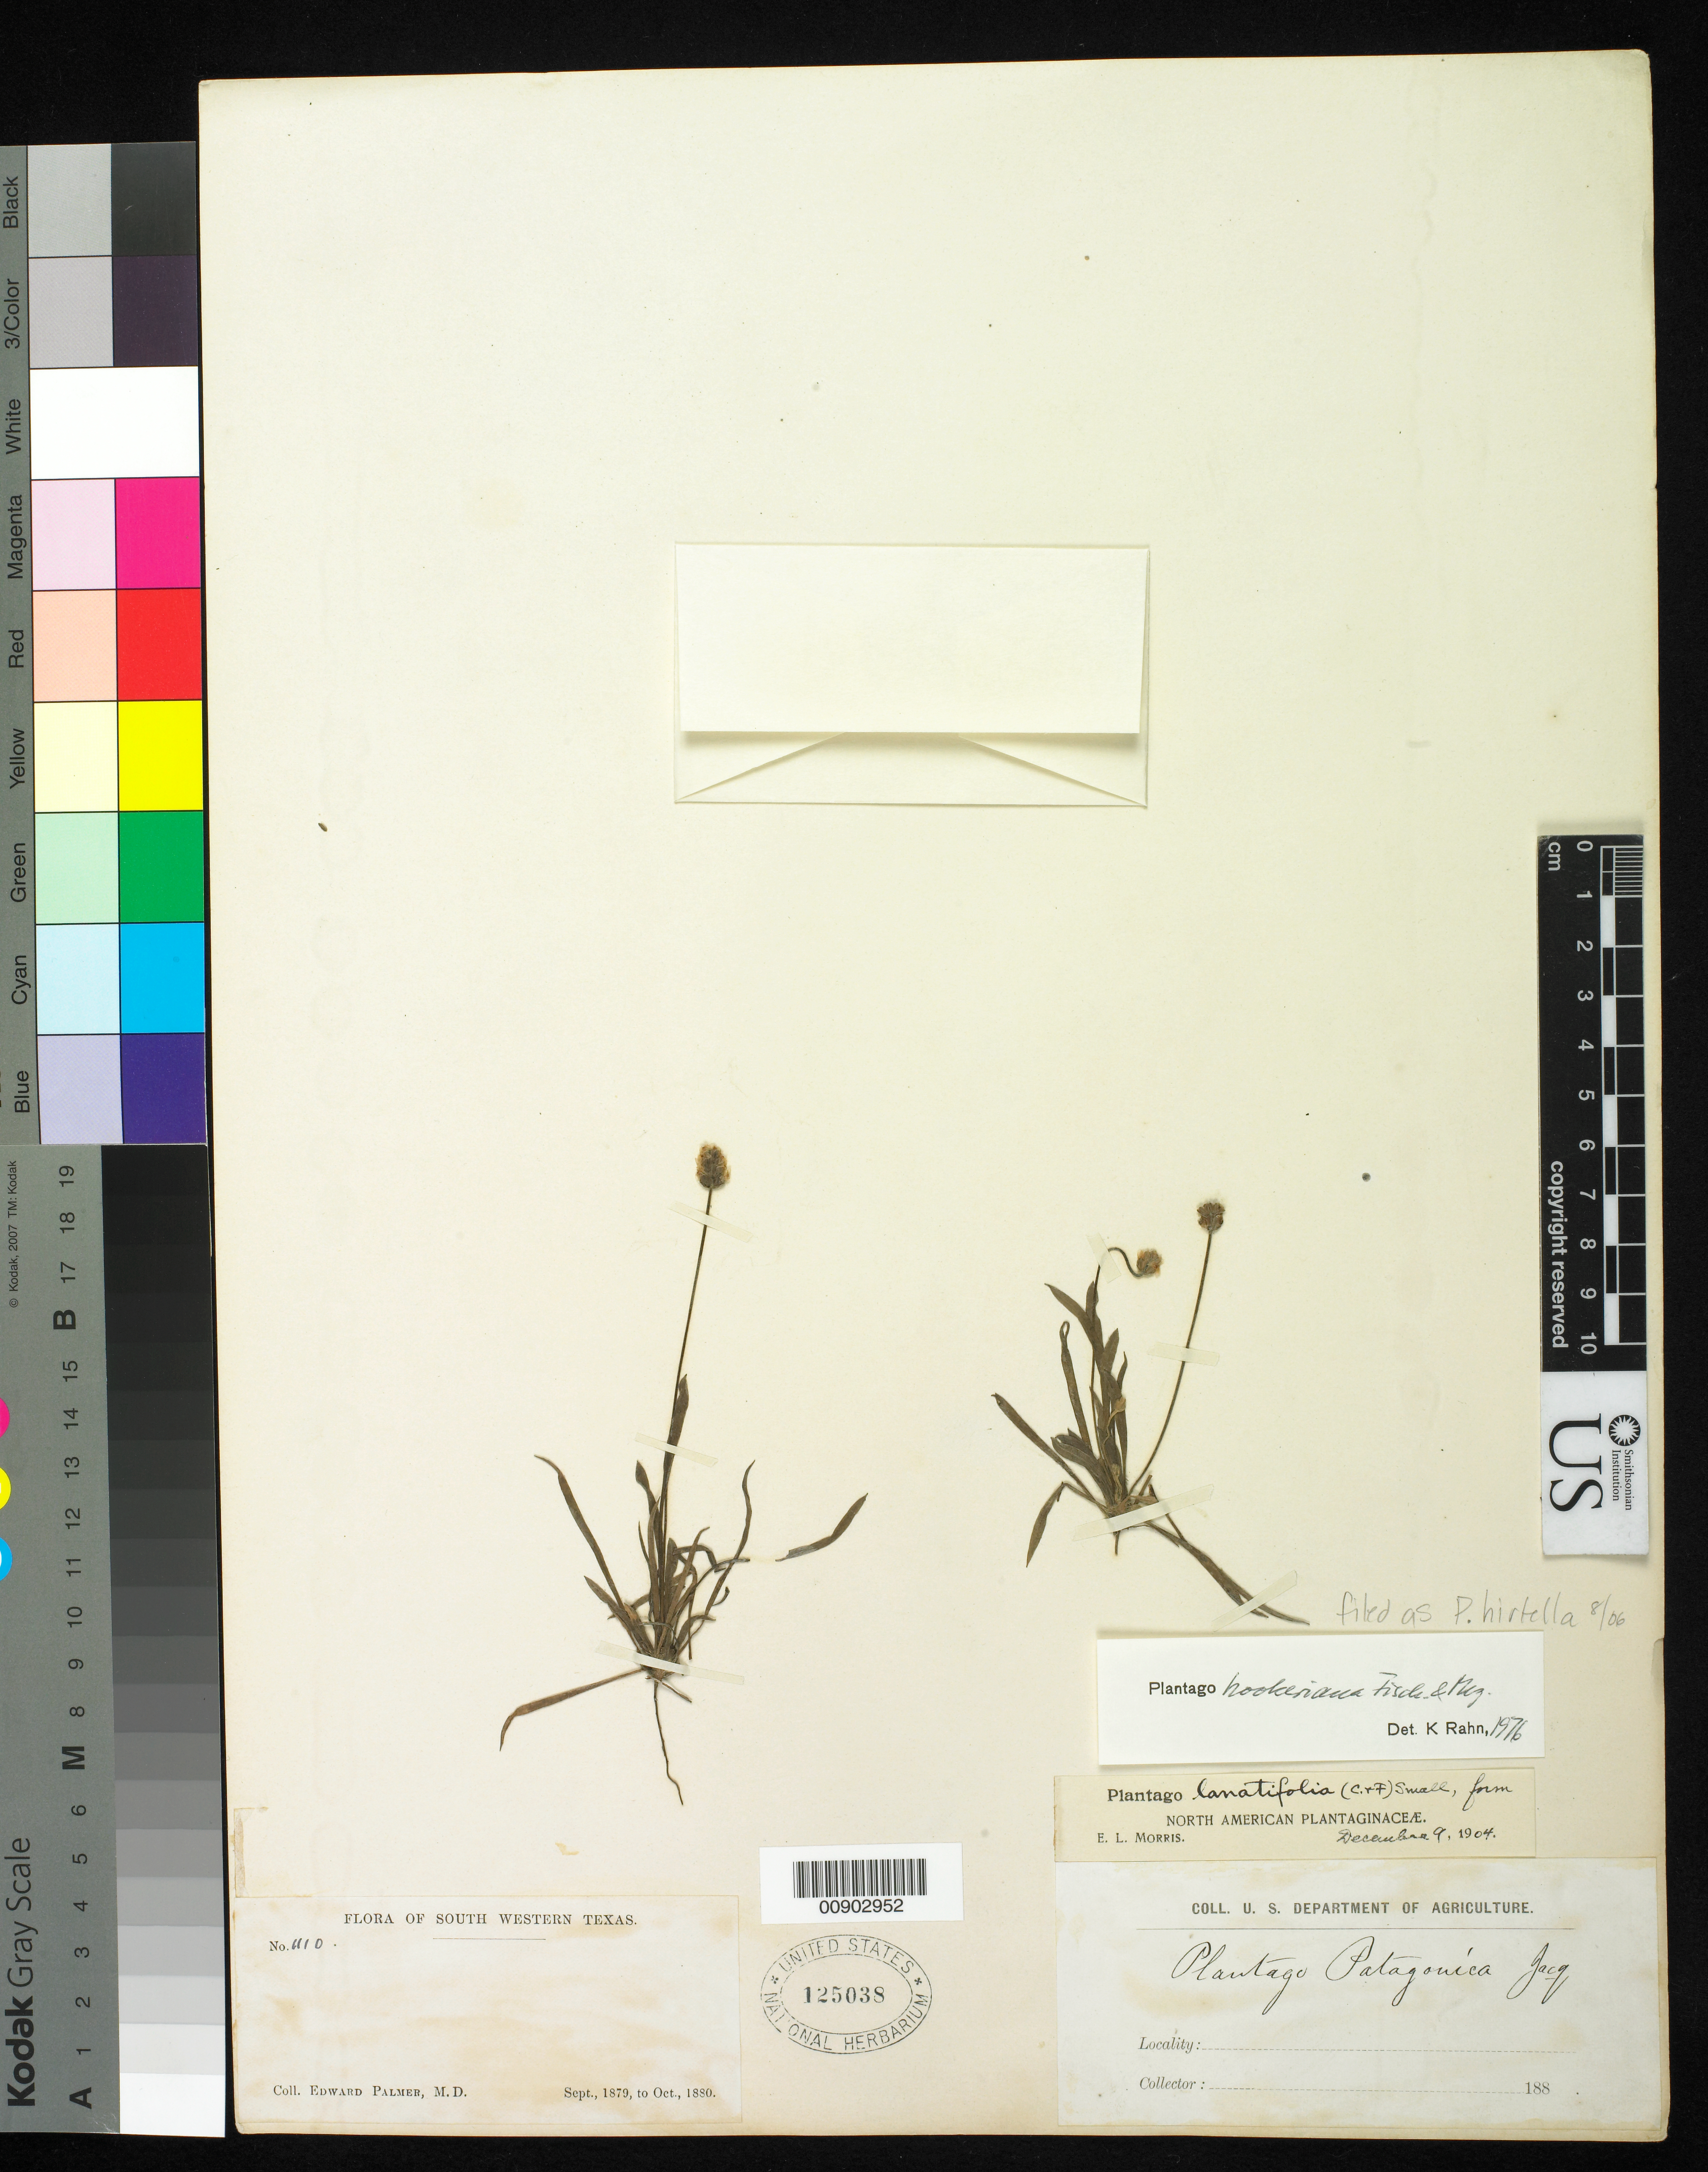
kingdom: Plantae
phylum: Tracheophyta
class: Magnoliopsida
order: Lamiales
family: Plantaginaceae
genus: Plantago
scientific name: Plantago hirtella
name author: Kunth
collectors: E. Palmer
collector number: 1110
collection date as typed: Sep 1879 to -- Oct 1880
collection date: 1879-09/1880-10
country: United States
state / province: Texas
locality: South Western Texas.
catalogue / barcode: US 125038